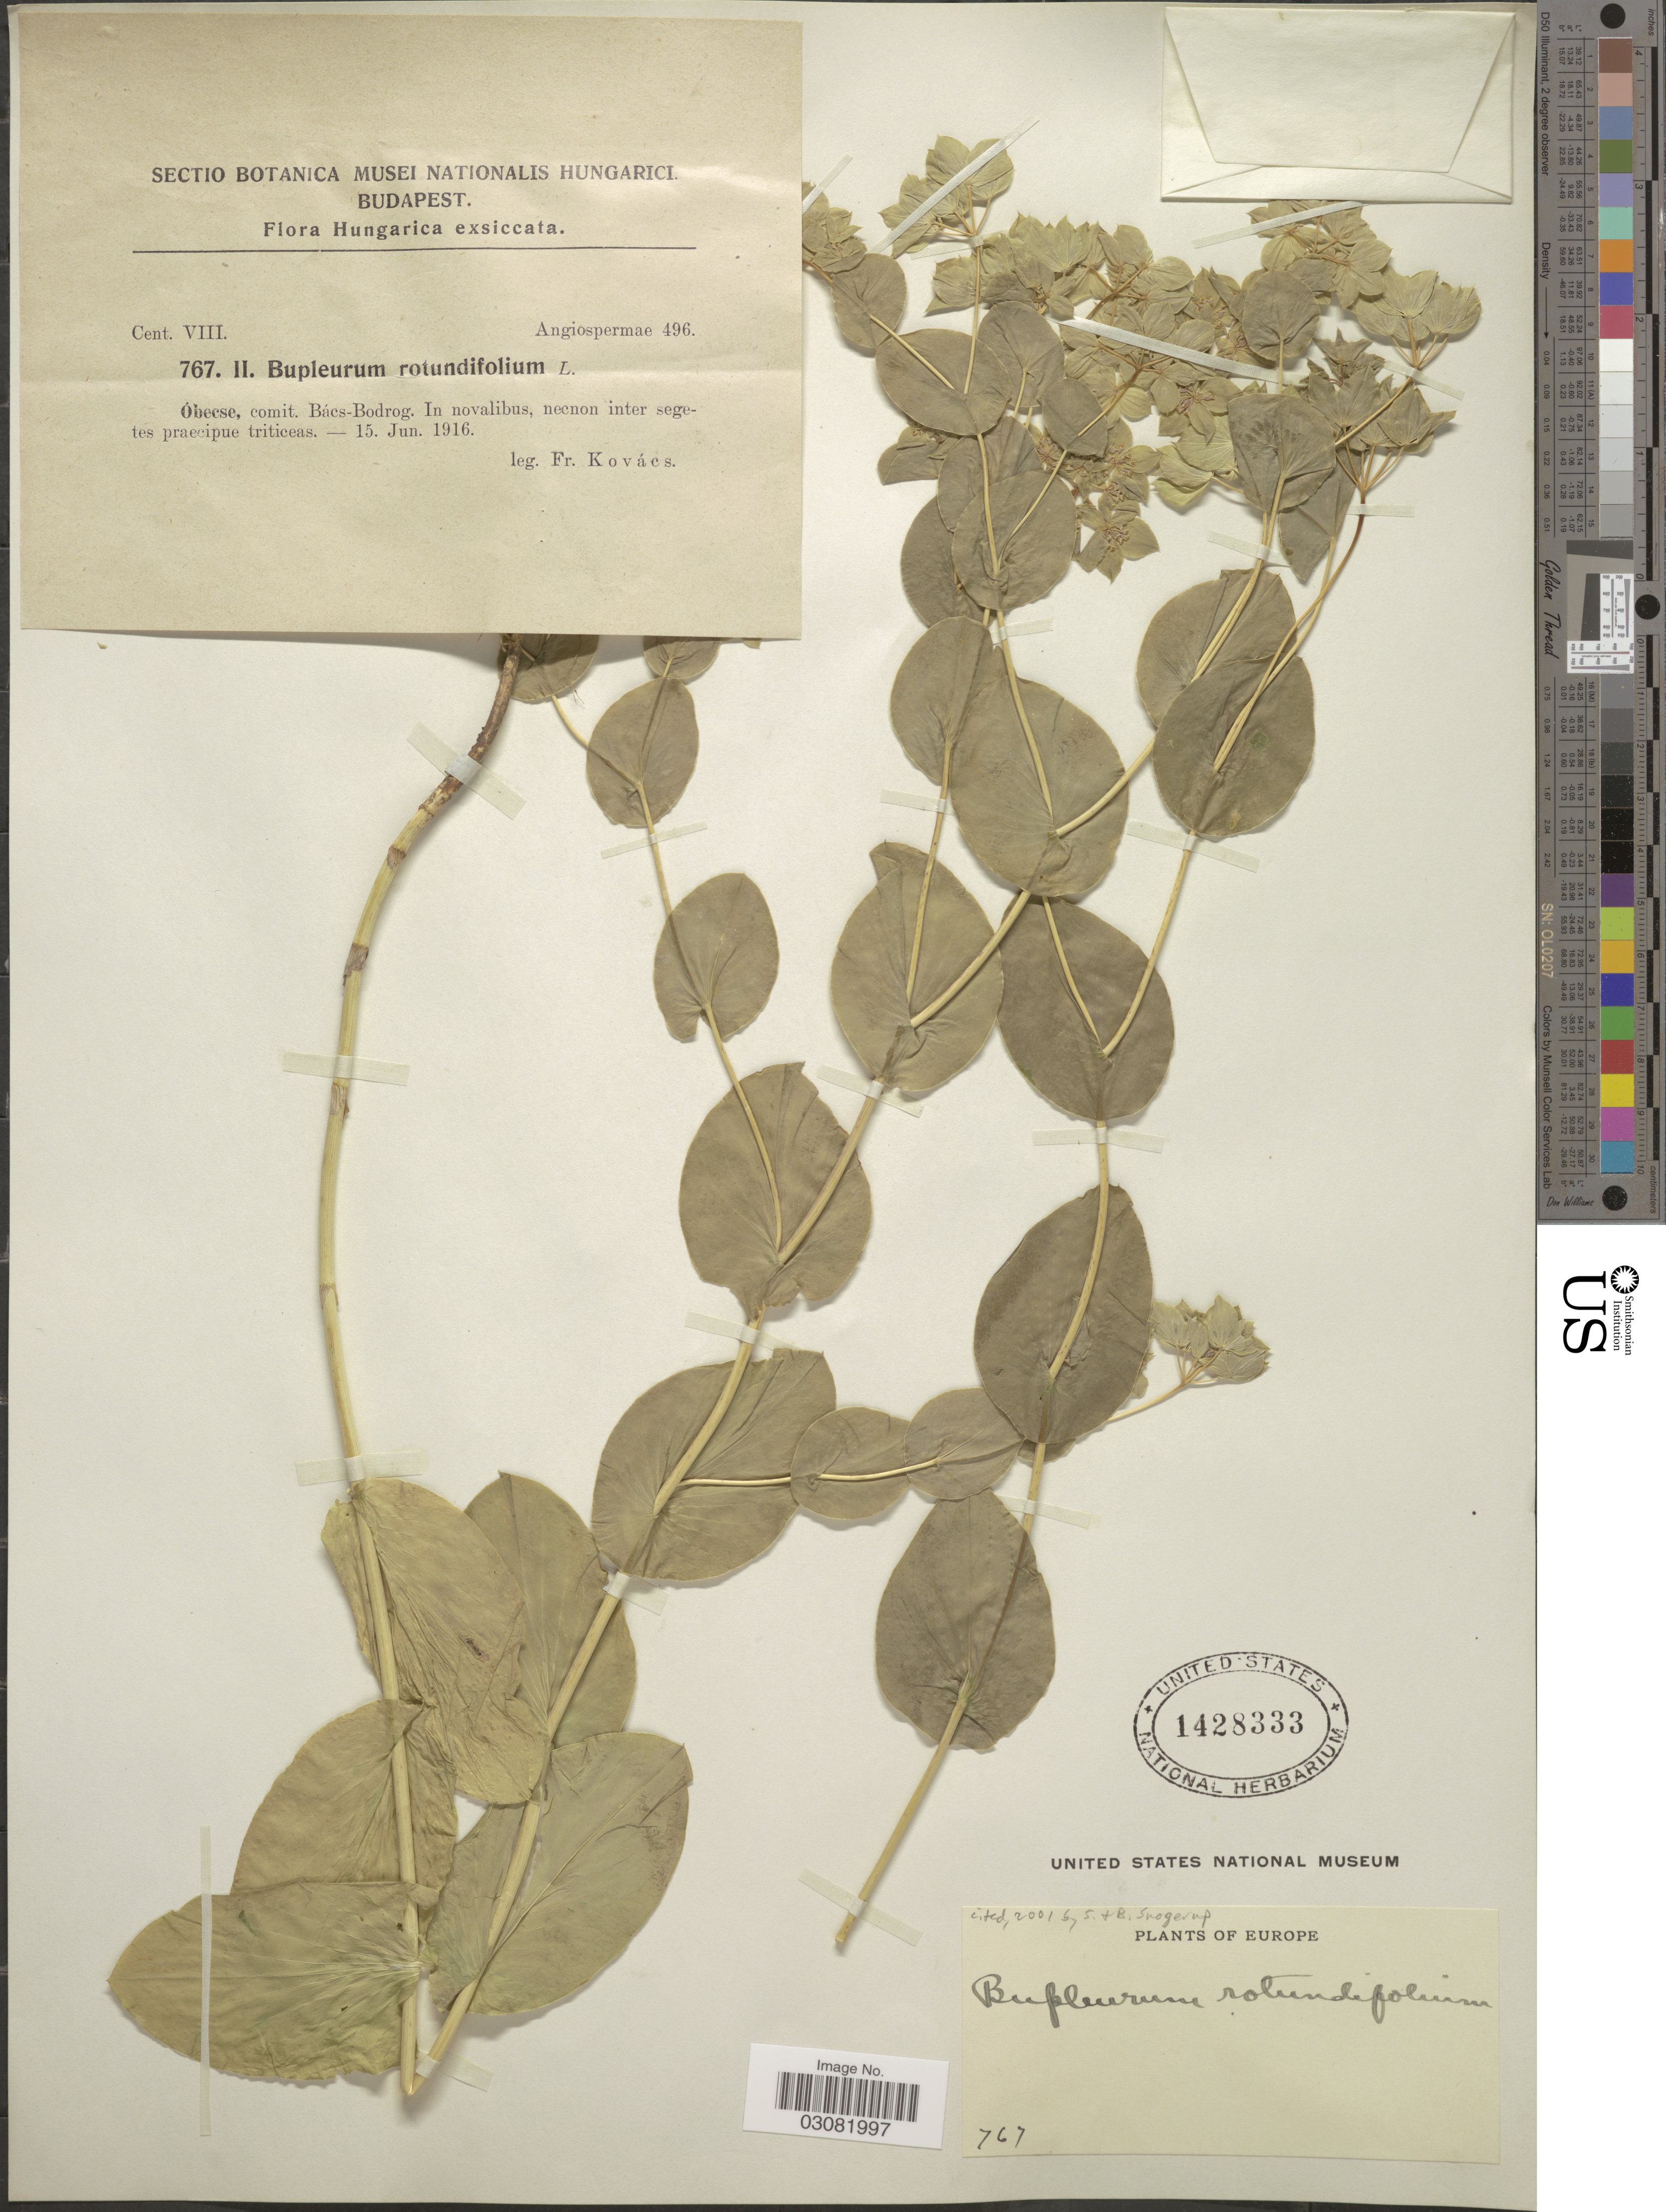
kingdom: Plantae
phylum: Tracheophyta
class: Magnoliopsida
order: Apiales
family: Apiaceae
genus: Bupleurum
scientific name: Bupleurum rotundifolium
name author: L.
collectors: F. Kovacs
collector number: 767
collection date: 1916-06-15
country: Hungary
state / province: Budapest, Capital District of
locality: Hungarica. Óbecse, comit. Bács-Bodrog. In novalibus, necnon inter segetes praecipue triticeas.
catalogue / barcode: US 1428333